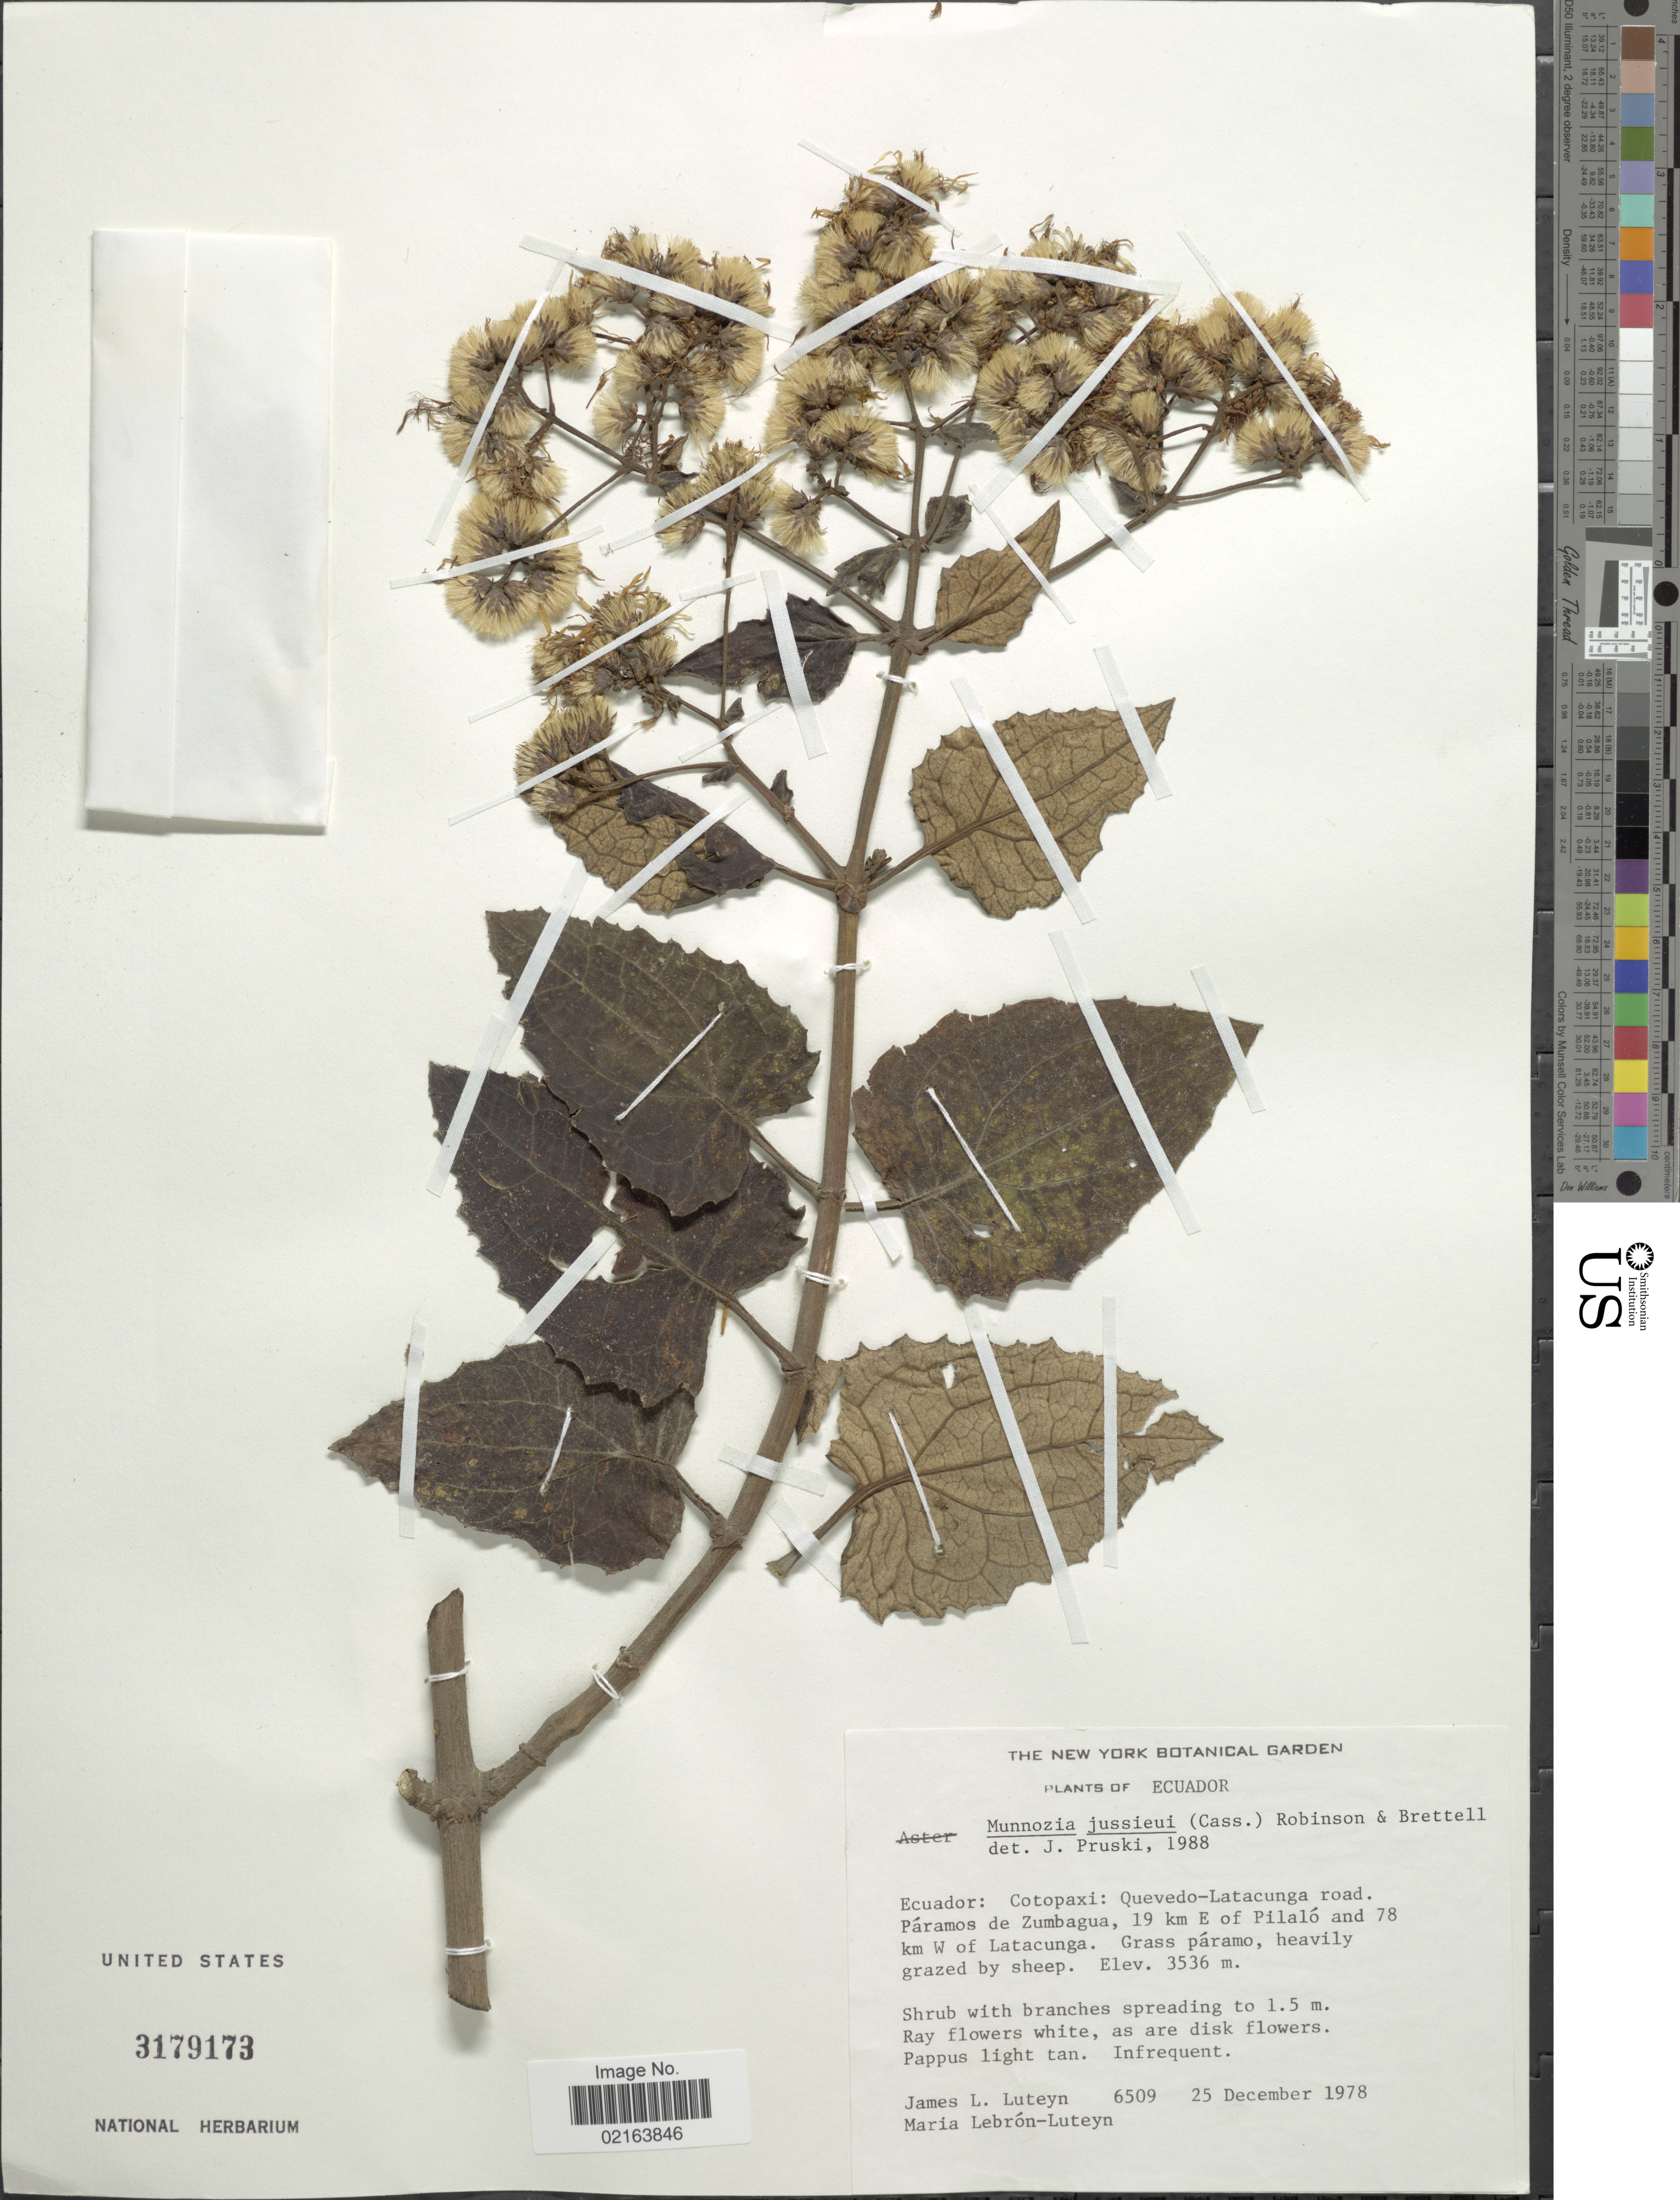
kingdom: Plantae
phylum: Tracheophyta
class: Magnoliopsida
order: Asterales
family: Asteraceae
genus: Munnozia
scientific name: Munnozia jussieui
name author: (Cass.) H. Rob. & Brettell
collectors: J. L. Luteyn & M. L. Lebrón-Luteyn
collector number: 6509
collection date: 1978-12-25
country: Ecuador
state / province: Cotopaxi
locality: Ecuador: Cotopaxi: Quevedo-Latacunga road, Paramos de Zumbagua, 19 km E of Pilalo and 78 km W of Latacunga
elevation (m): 3536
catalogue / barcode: US 3179173